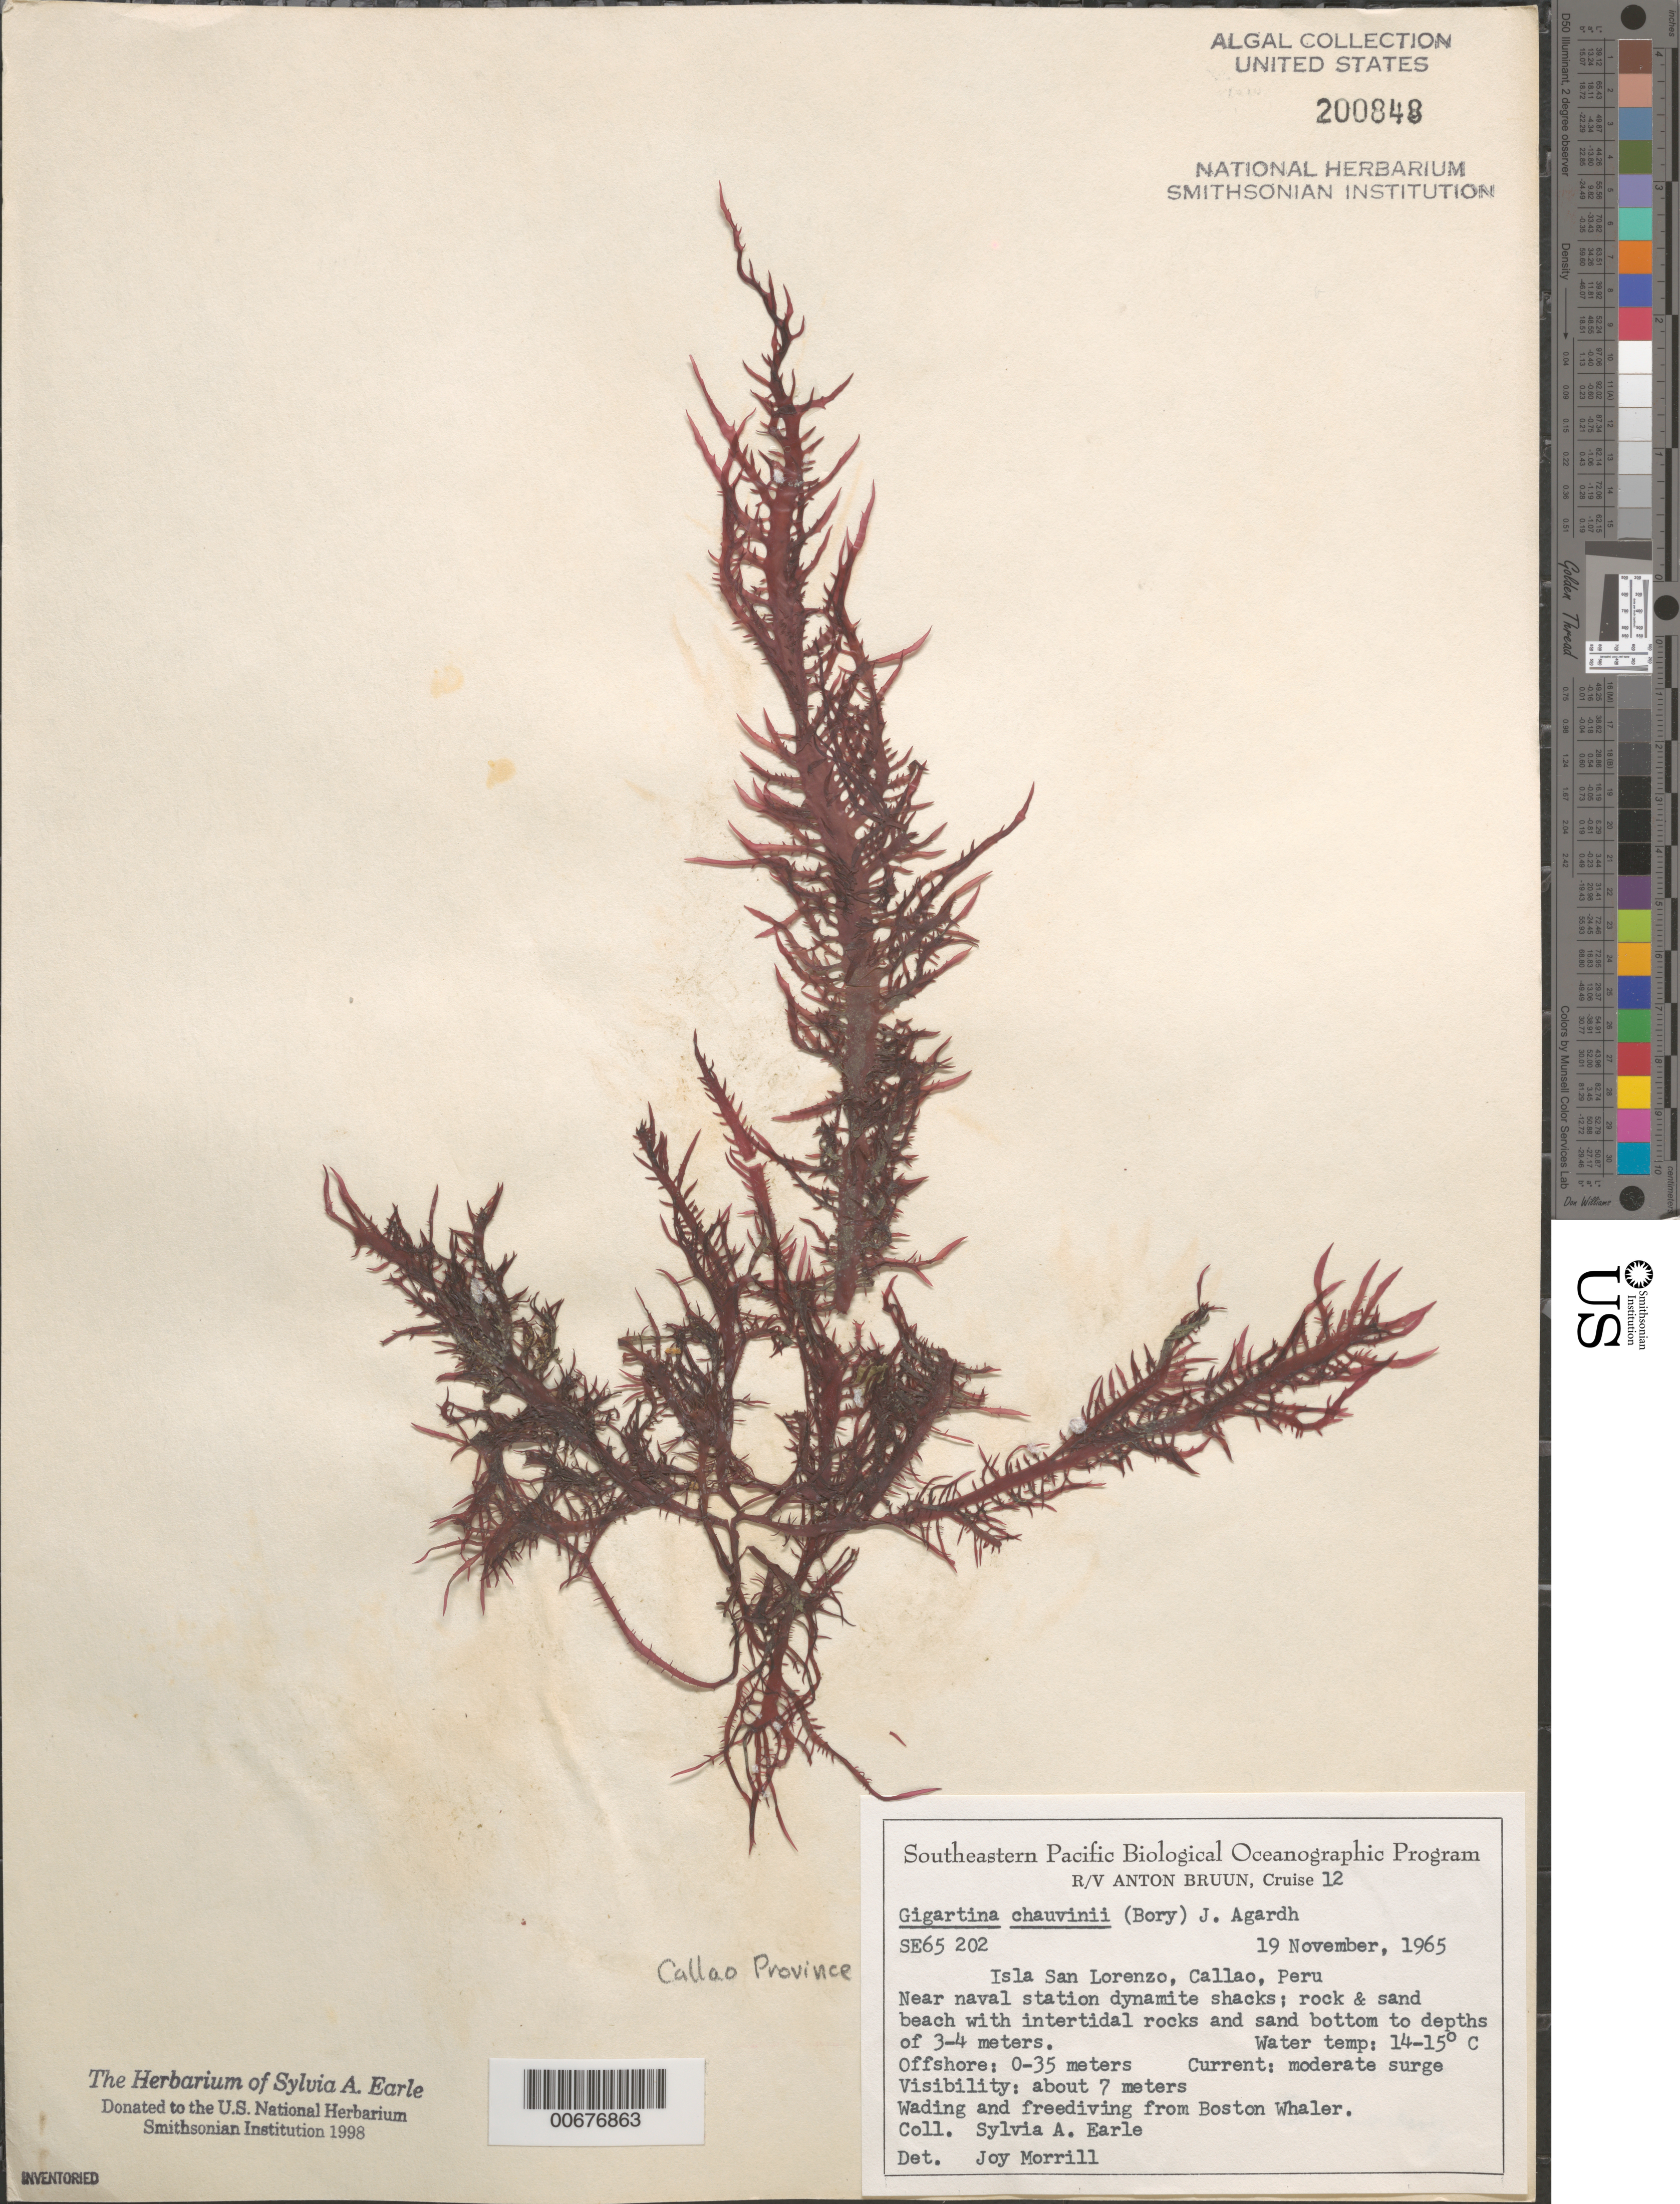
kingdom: Plantae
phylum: Rhodophyta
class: Florideophyceae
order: Gigartinales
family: Gigartinaceae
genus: Chondracanthus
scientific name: Chondracanthus chauvinii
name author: (Bory) Kütz.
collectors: S. A. Earle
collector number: SE 65202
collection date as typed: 19 Nov 1965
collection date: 1965-11-19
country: Peru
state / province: Callao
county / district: Callao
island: Isla San Lorenzo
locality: Callao, Naval Station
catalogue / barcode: US 200848